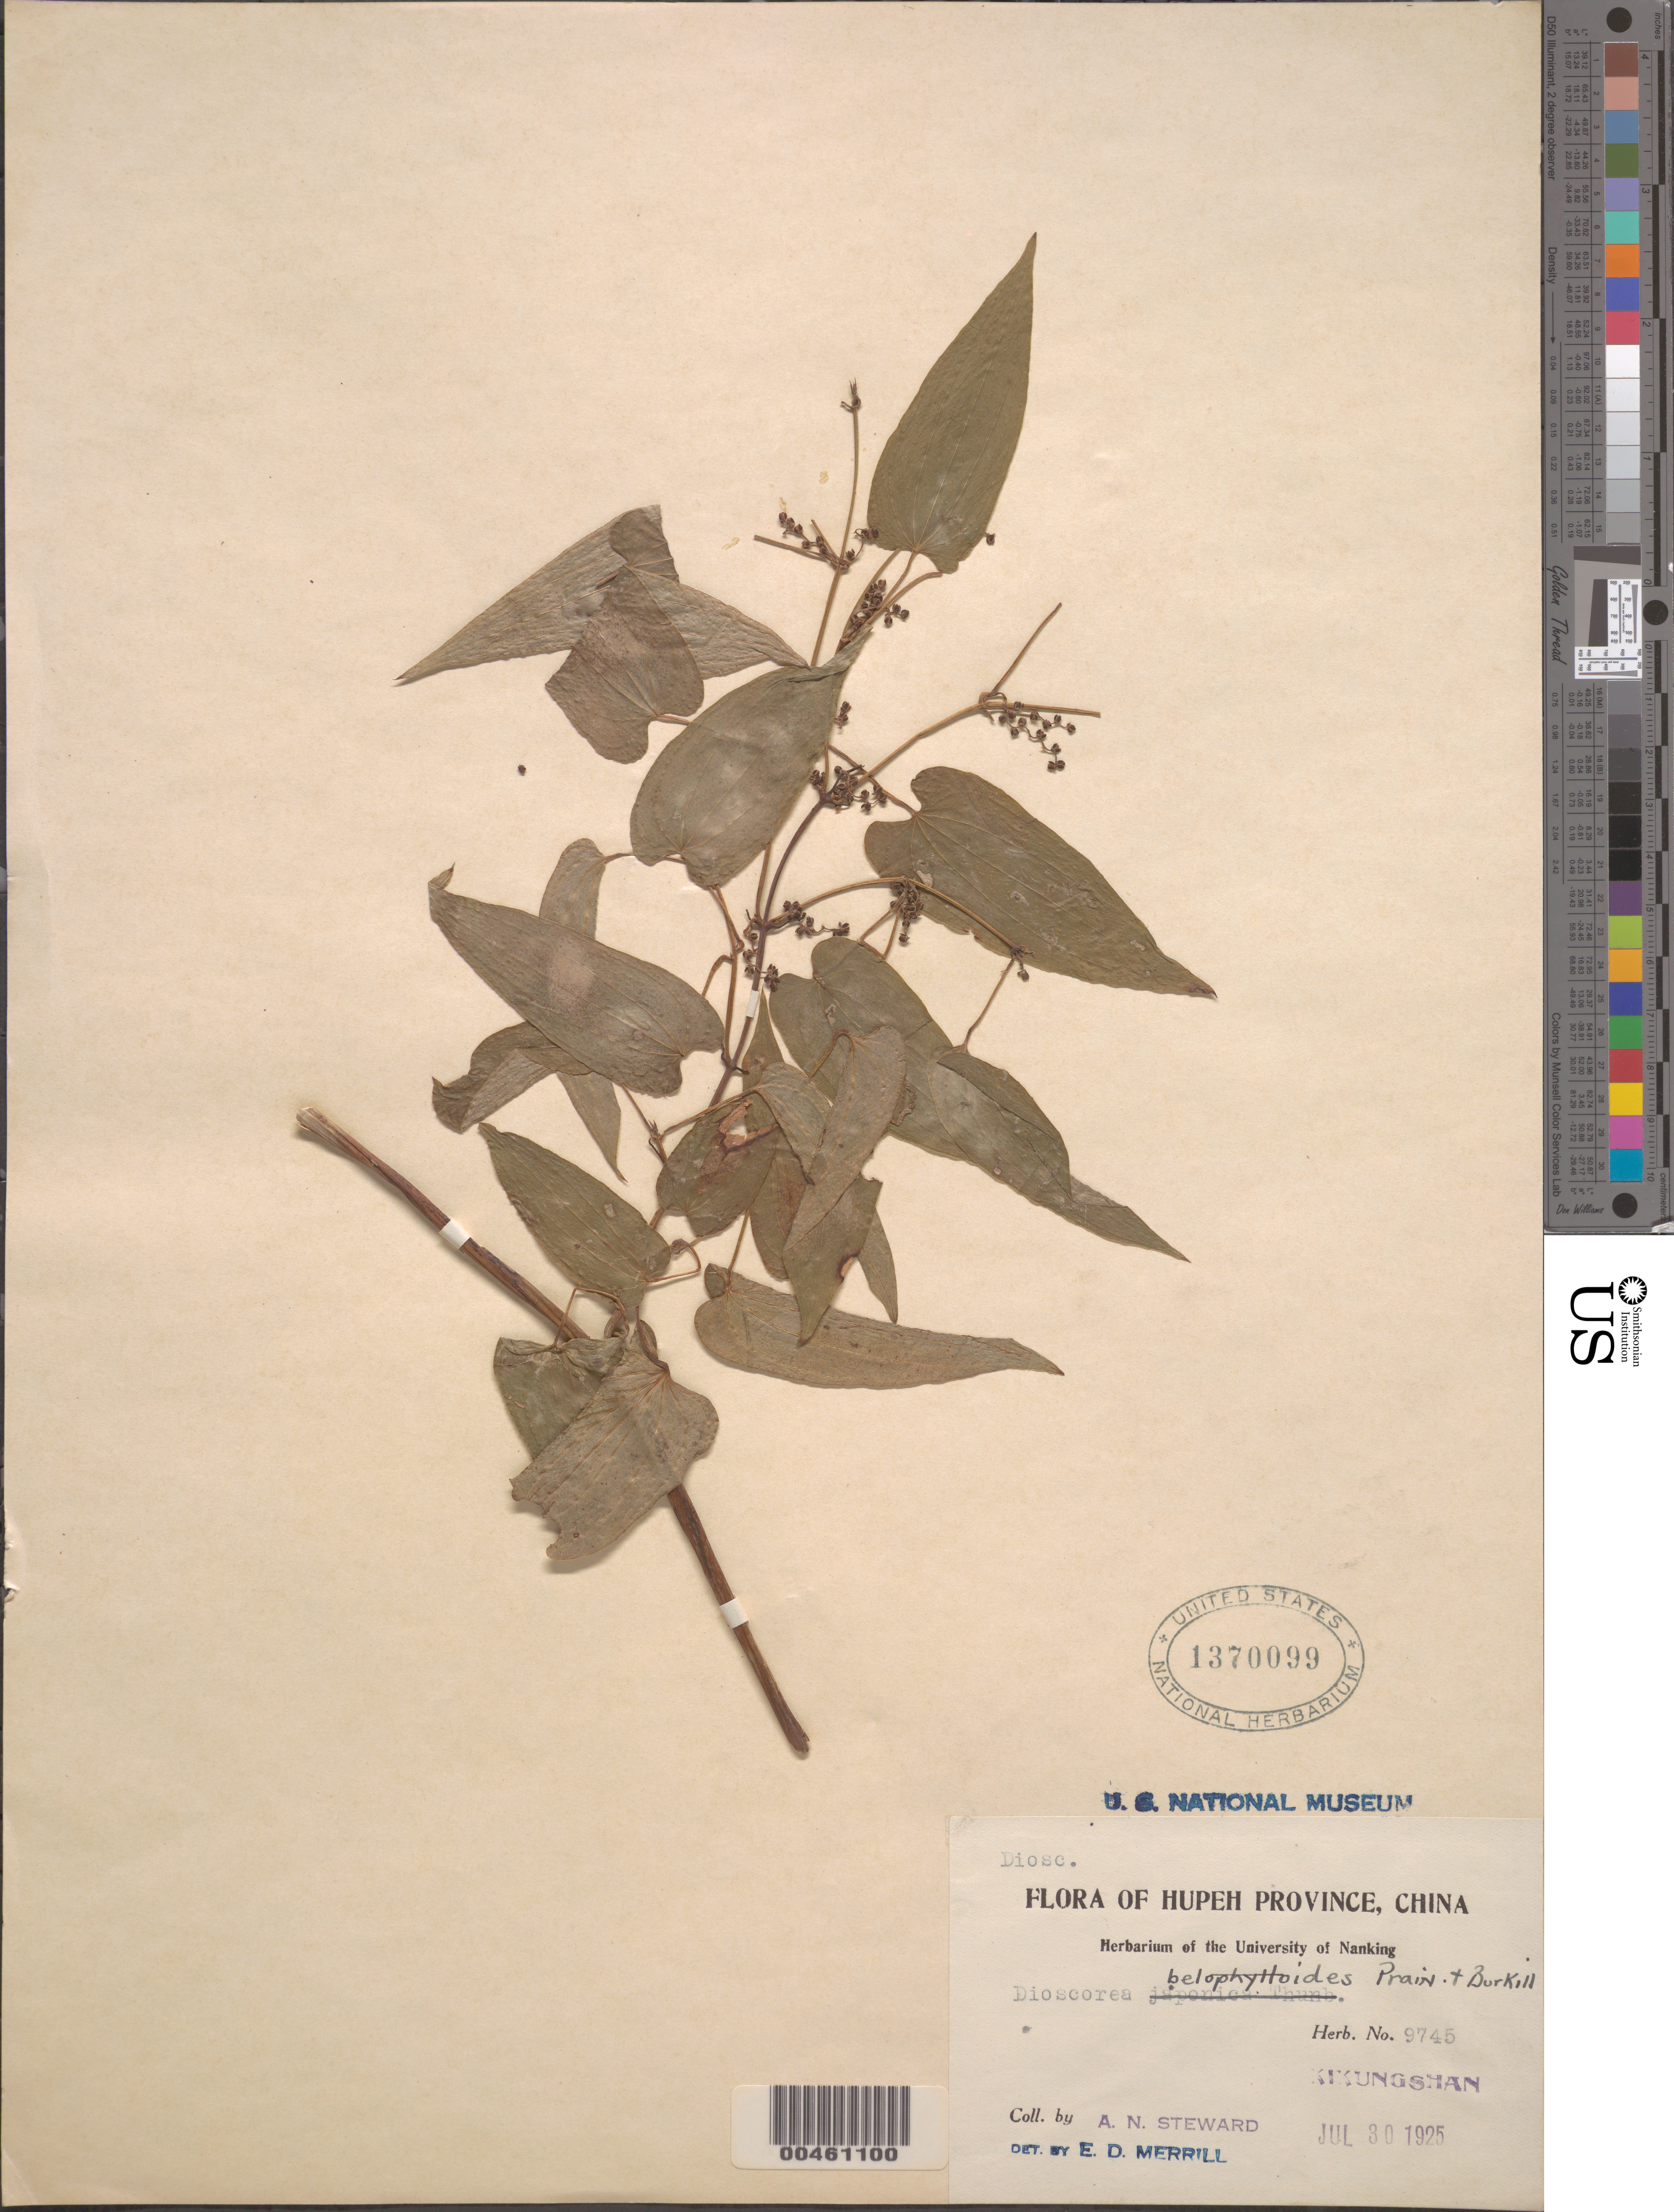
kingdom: Plantae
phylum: Tracheophyta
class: Liliopsida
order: Dioscoreales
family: Dioscoreaceae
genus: Dioscorea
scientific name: Dioscorea belophylloides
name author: Prain & Burkill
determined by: Merrill, Elmer D.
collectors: A. N. Steward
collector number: Herb. No. 9745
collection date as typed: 30 Jul 1925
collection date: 1925-07-30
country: China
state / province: Hubei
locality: Kikungshan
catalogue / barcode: US 1370099